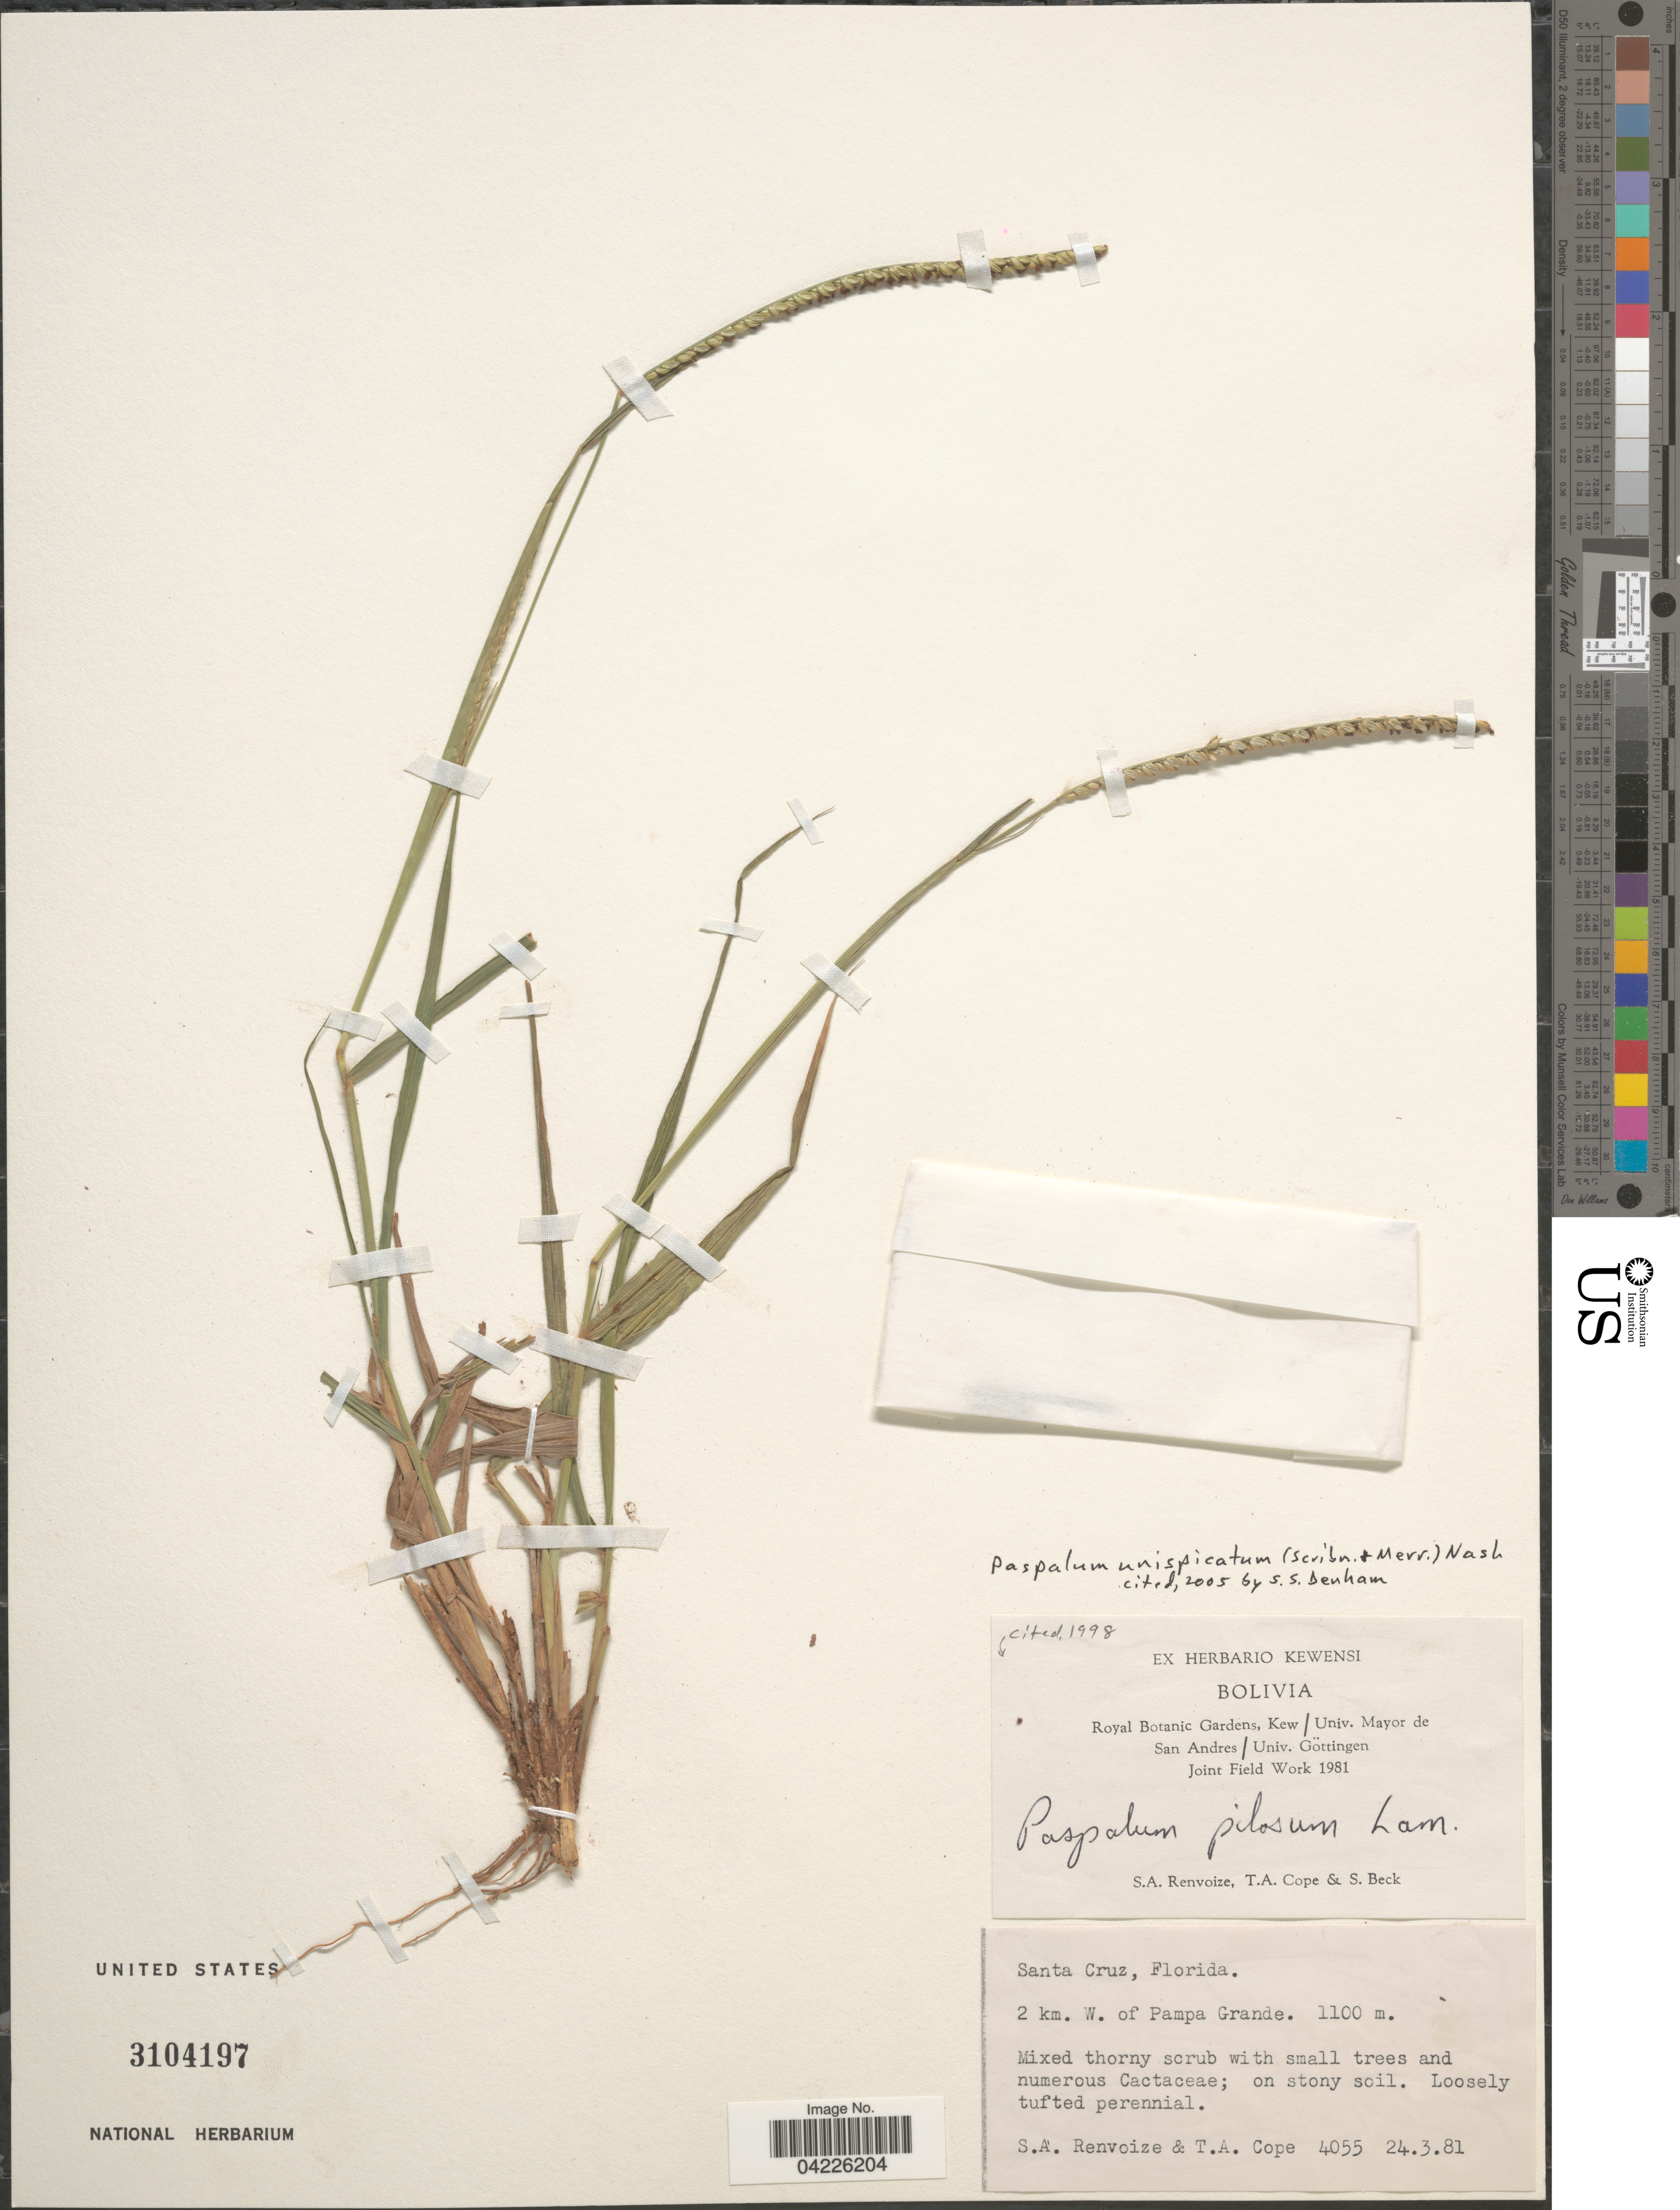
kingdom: Plantae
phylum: Tracheophyta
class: Liliopsida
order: Poales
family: Poaceae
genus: Paspalum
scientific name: Paspalum unispicatum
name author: (Scribn. & Merr.) Nash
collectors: S. A. Renvoize, T. A. Cope & S. G. Beck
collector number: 4055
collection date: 1981-03-24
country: Bolivia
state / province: Santa Cruz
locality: Florida. 2 km. W. of Pampa Grande.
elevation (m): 1100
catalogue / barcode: US 3104197